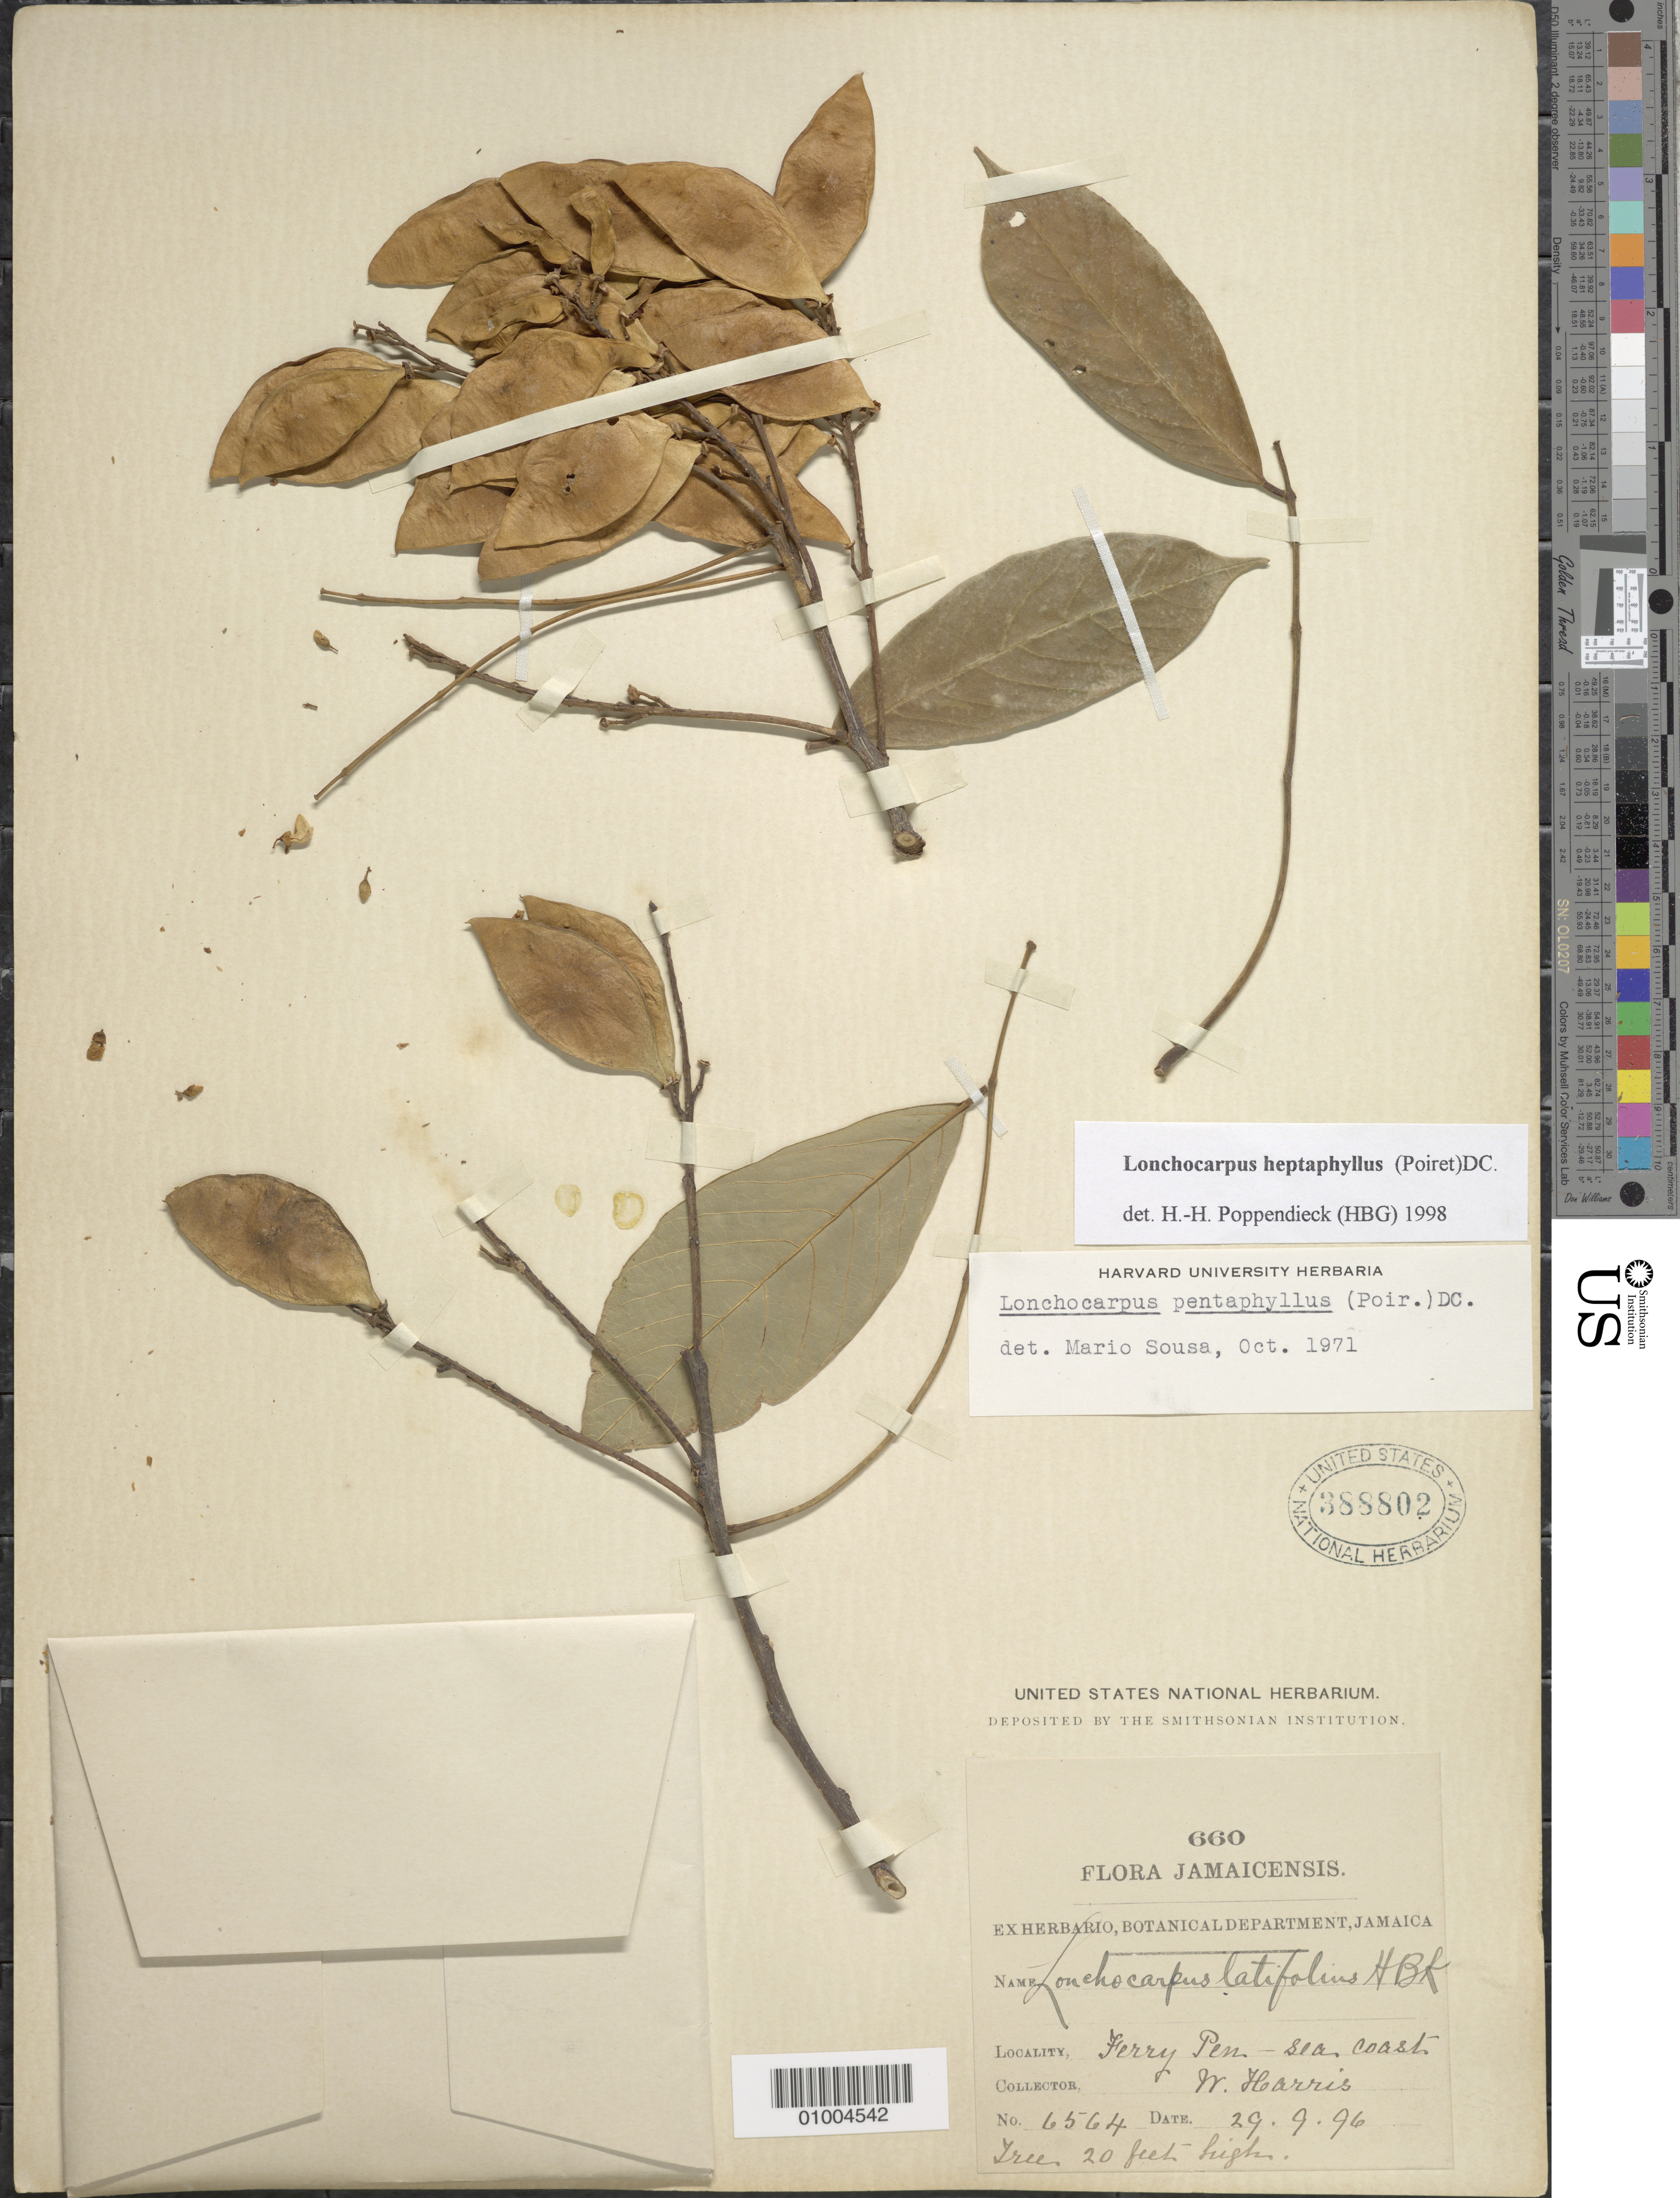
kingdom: Plantae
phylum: Tracheophyta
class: Magnoliopsida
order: Fabales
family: Fabaceae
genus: Lonchocarpus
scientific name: Lonchocarpus heptaphyllus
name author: (Poir.) DC.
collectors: W. H. Harris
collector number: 6564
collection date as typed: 29 Sep 1896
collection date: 1896-09-29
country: Jamaica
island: Jamaica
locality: Ferry Pen.- sea-coast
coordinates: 0 N, 0 E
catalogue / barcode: US 388802